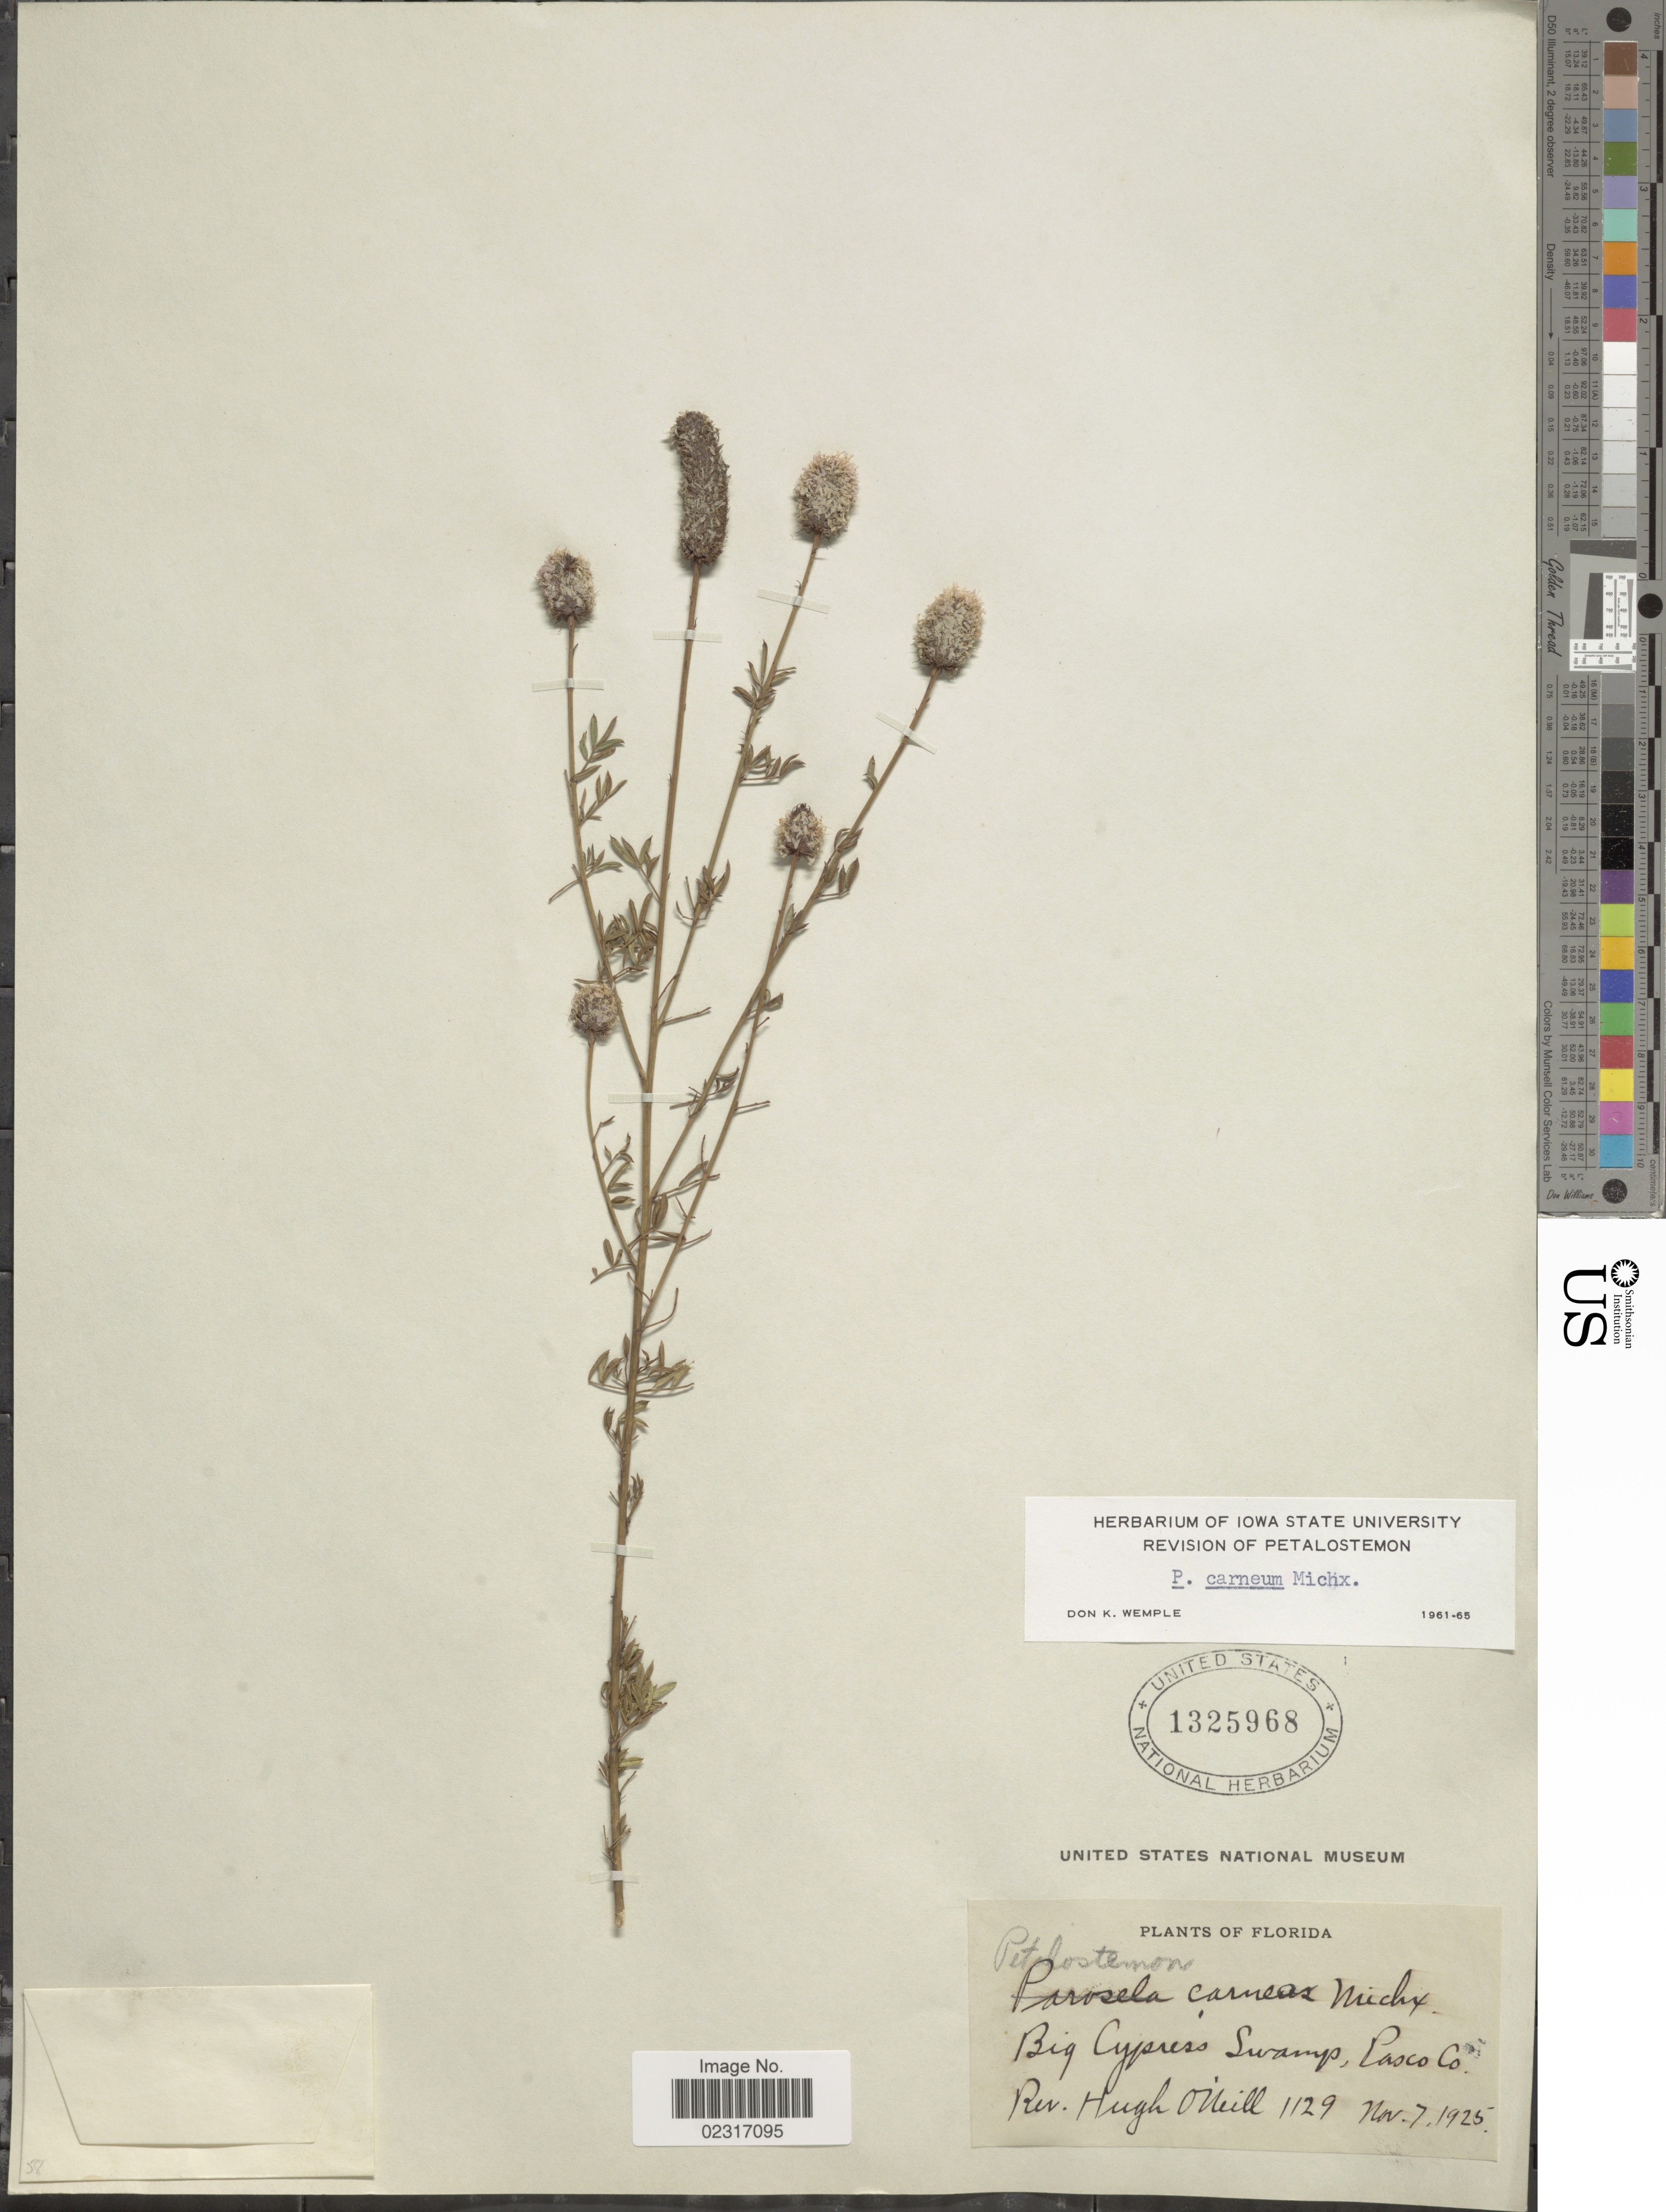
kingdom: Plantae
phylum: Tracheophyta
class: Magnoliopsida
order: Fabales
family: Fabaceae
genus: Dalea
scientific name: Dalea carnea var. carnea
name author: (Michx.) Poir.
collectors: H. O'Neill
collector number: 1129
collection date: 1925-11-07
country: United States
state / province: Florida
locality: Pasco Co.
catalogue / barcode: US 1325968